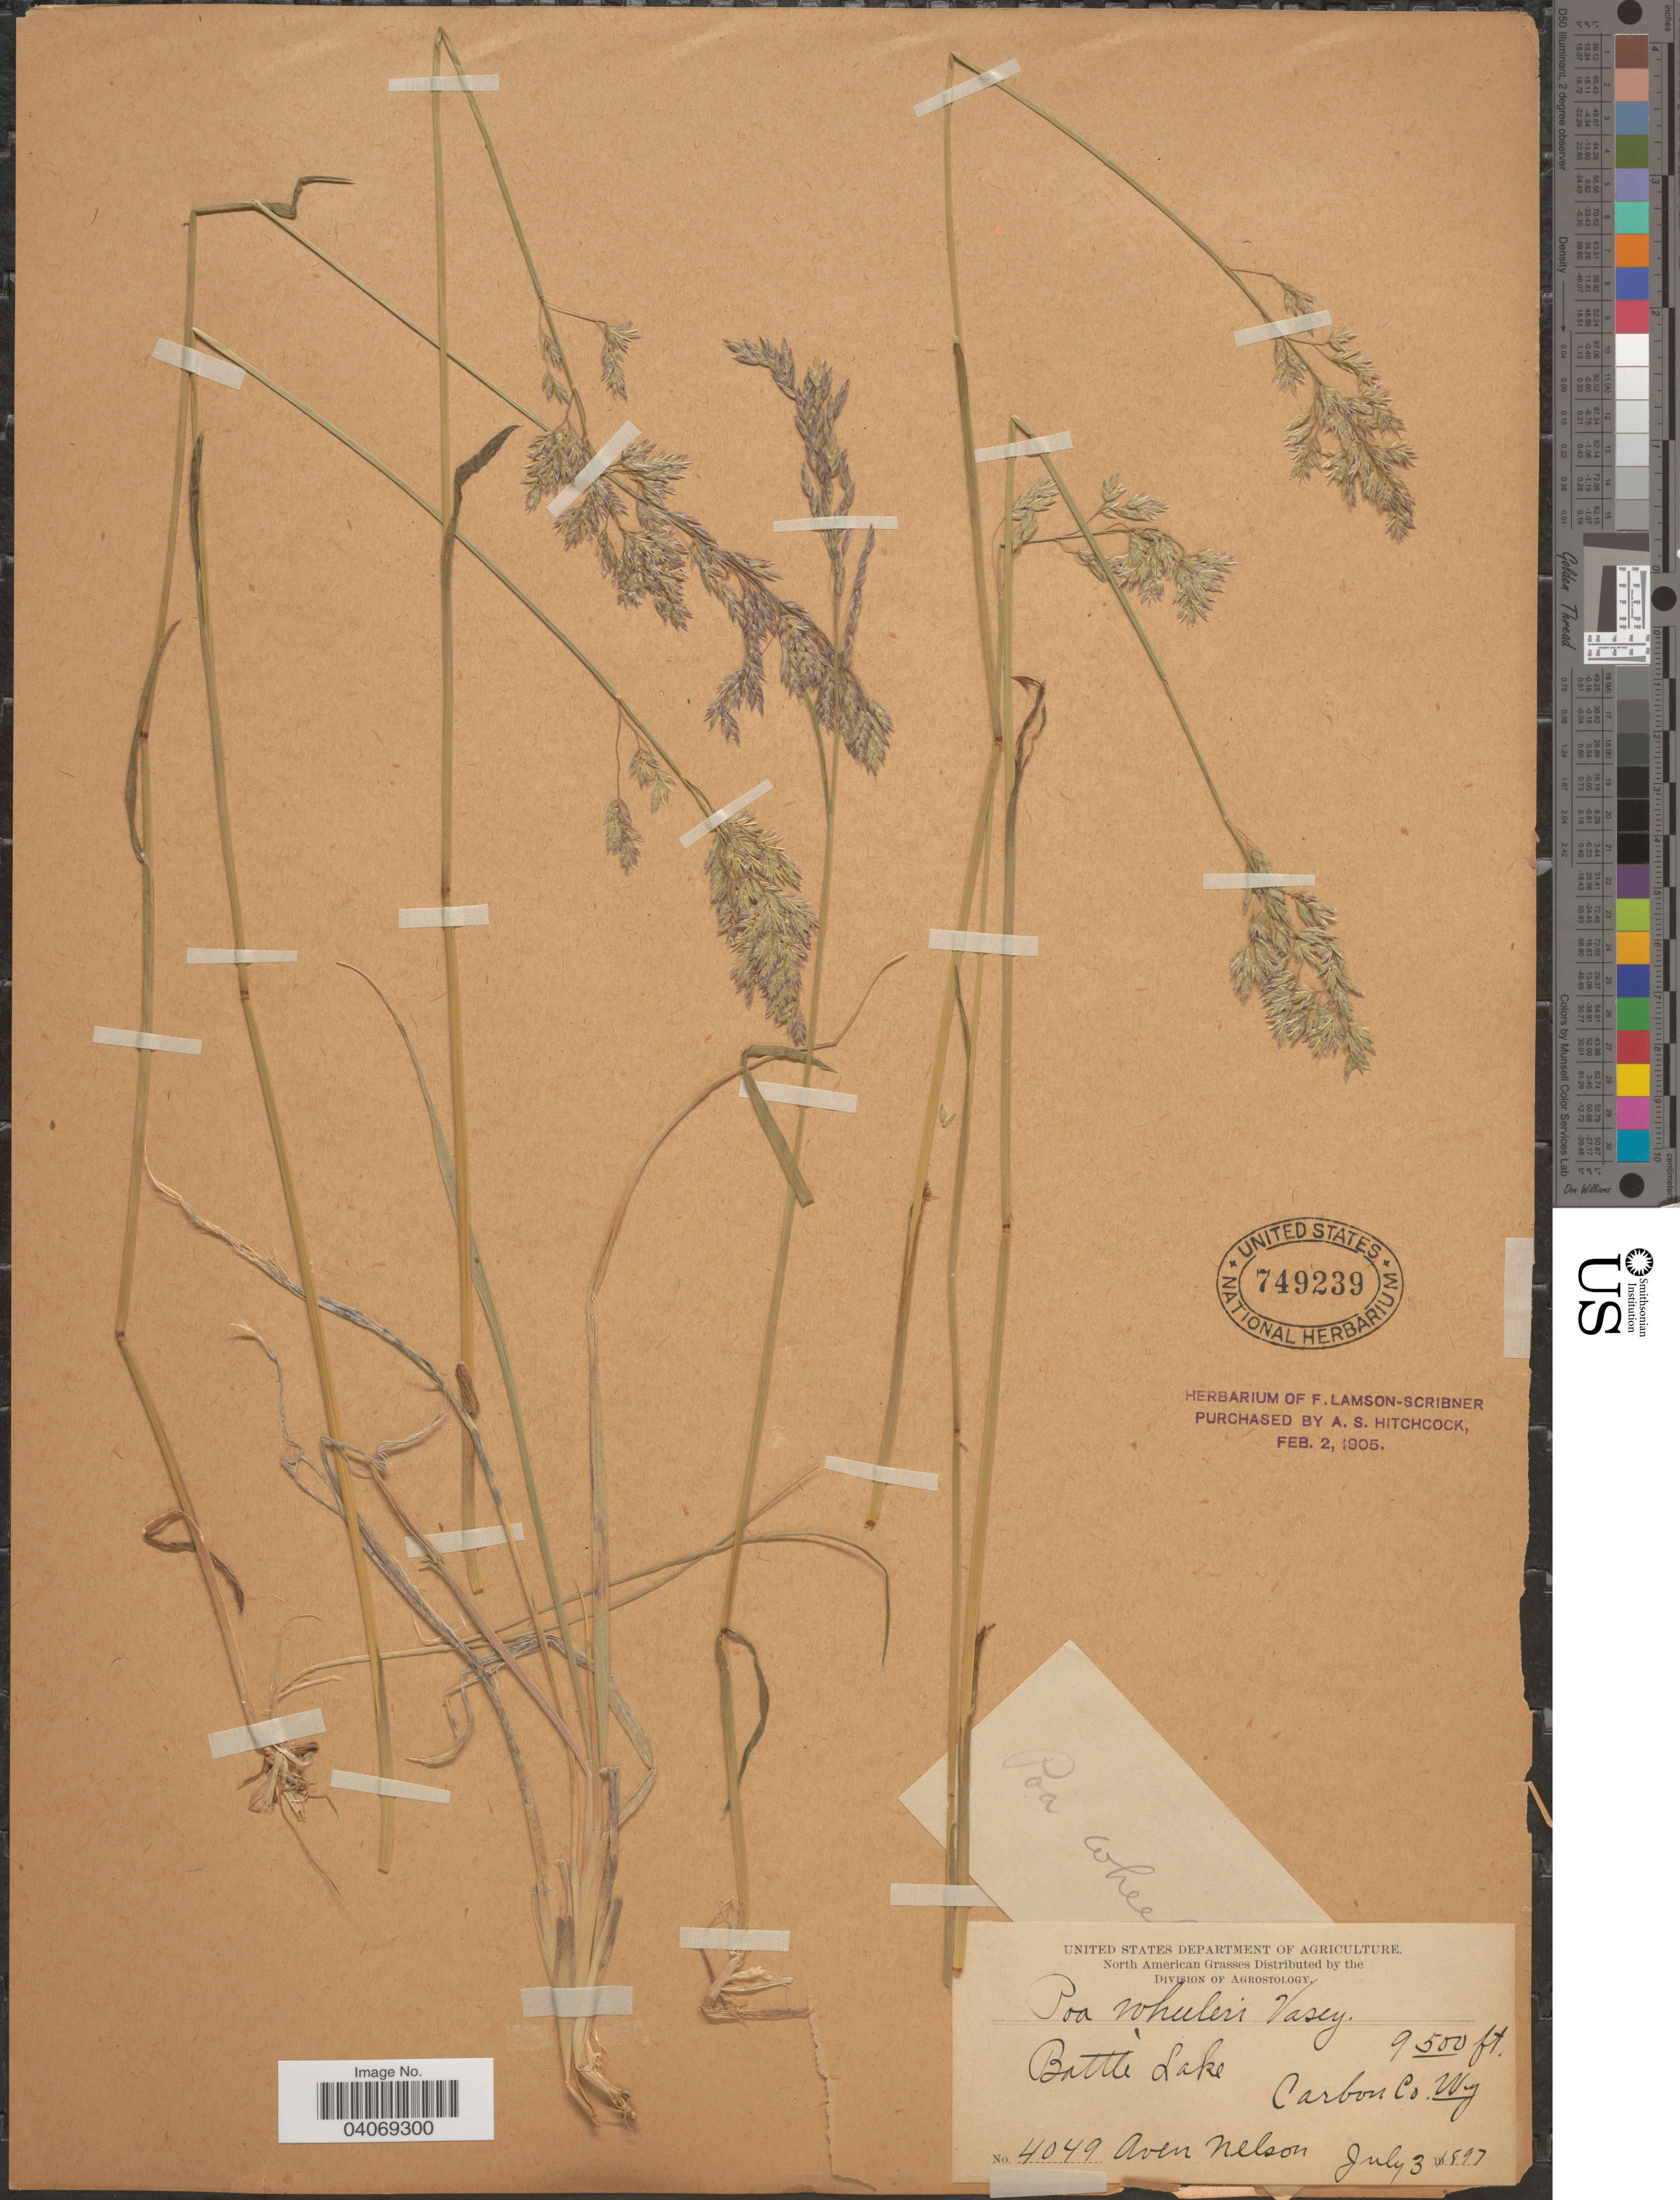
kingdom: Plantae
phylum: Tracheophyta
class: Liliopsida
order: Poales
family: Poaceae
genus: Poa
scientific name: Poa wheeleri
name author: Vasey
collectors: A. Nelson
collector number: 4049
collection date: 1897-07-03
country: United States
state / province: Wyoming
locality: Battle Lake. Carbon Co.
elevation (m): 2896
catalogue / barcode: US 749239